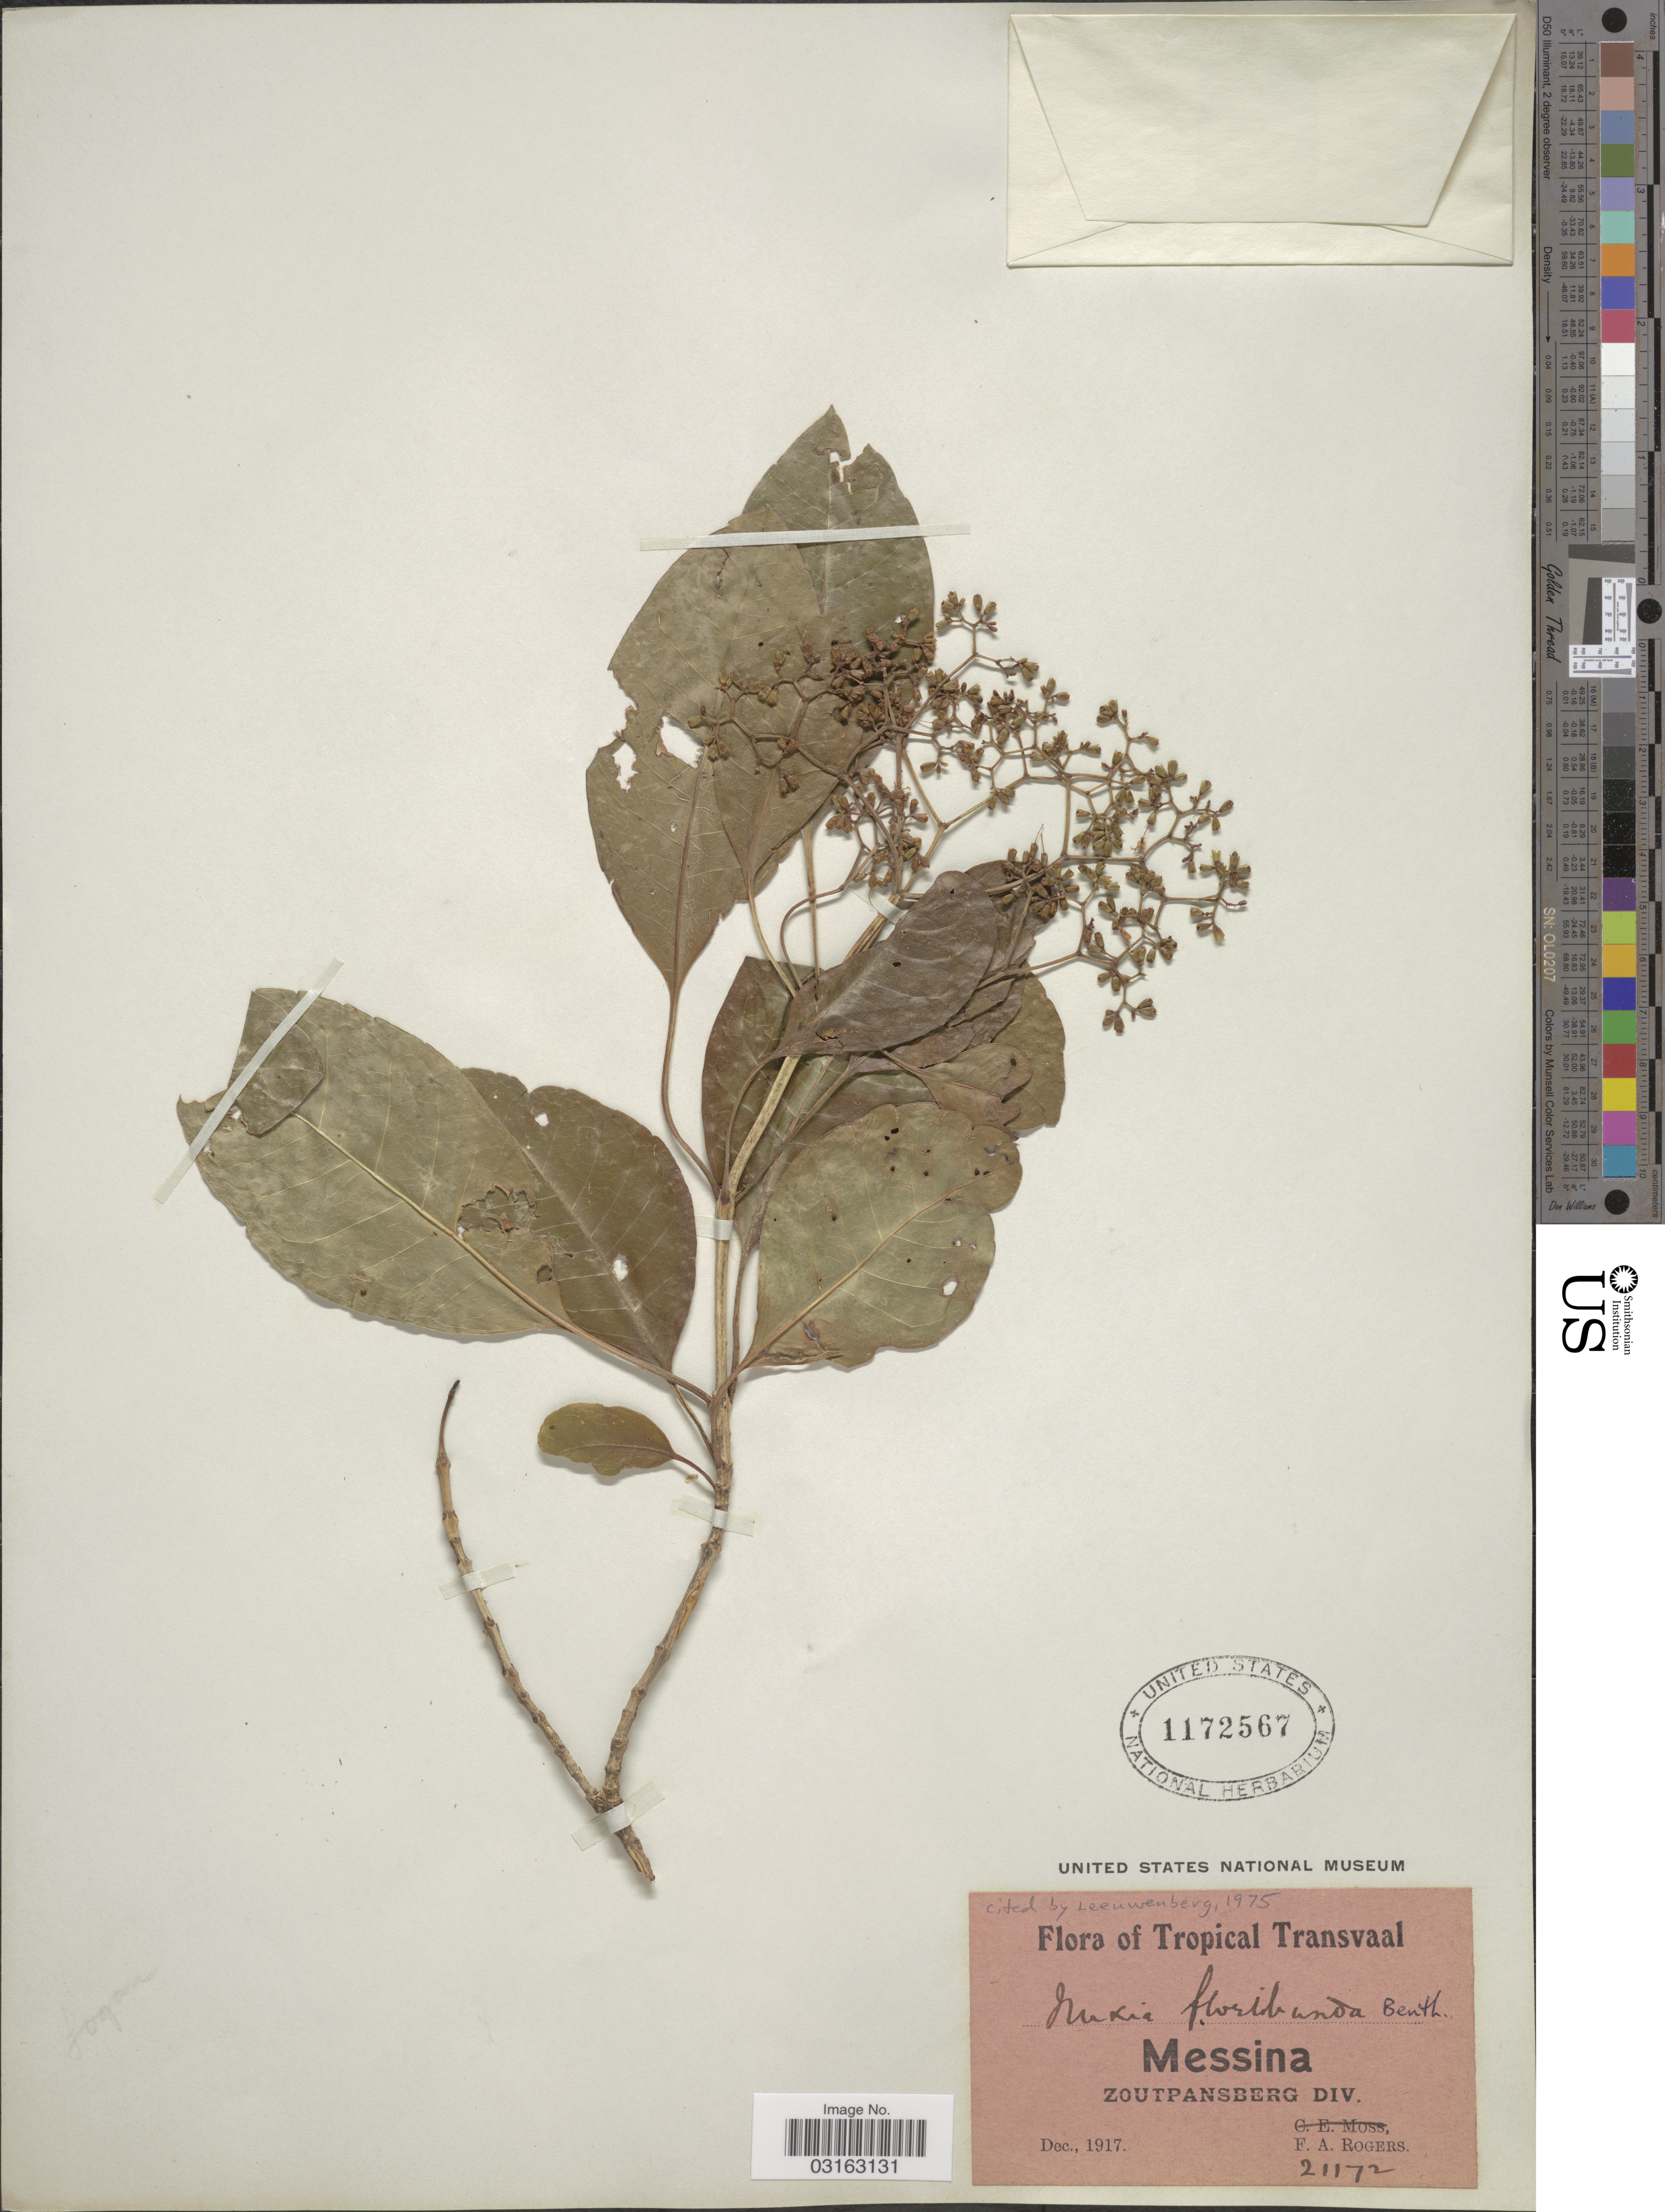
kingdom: Plantae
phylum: Tracheophyta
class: Magnoliopsida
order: Lamiales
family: Stilbaceae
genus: Nuxia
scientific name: Nuxia floribunda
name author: Benth.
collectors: F. A. Rogers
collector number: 21172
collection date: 1917-12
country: South Africa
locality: Tropical Transvaal. Messina. Zoutpansberg Div.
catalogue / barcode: US 1172567